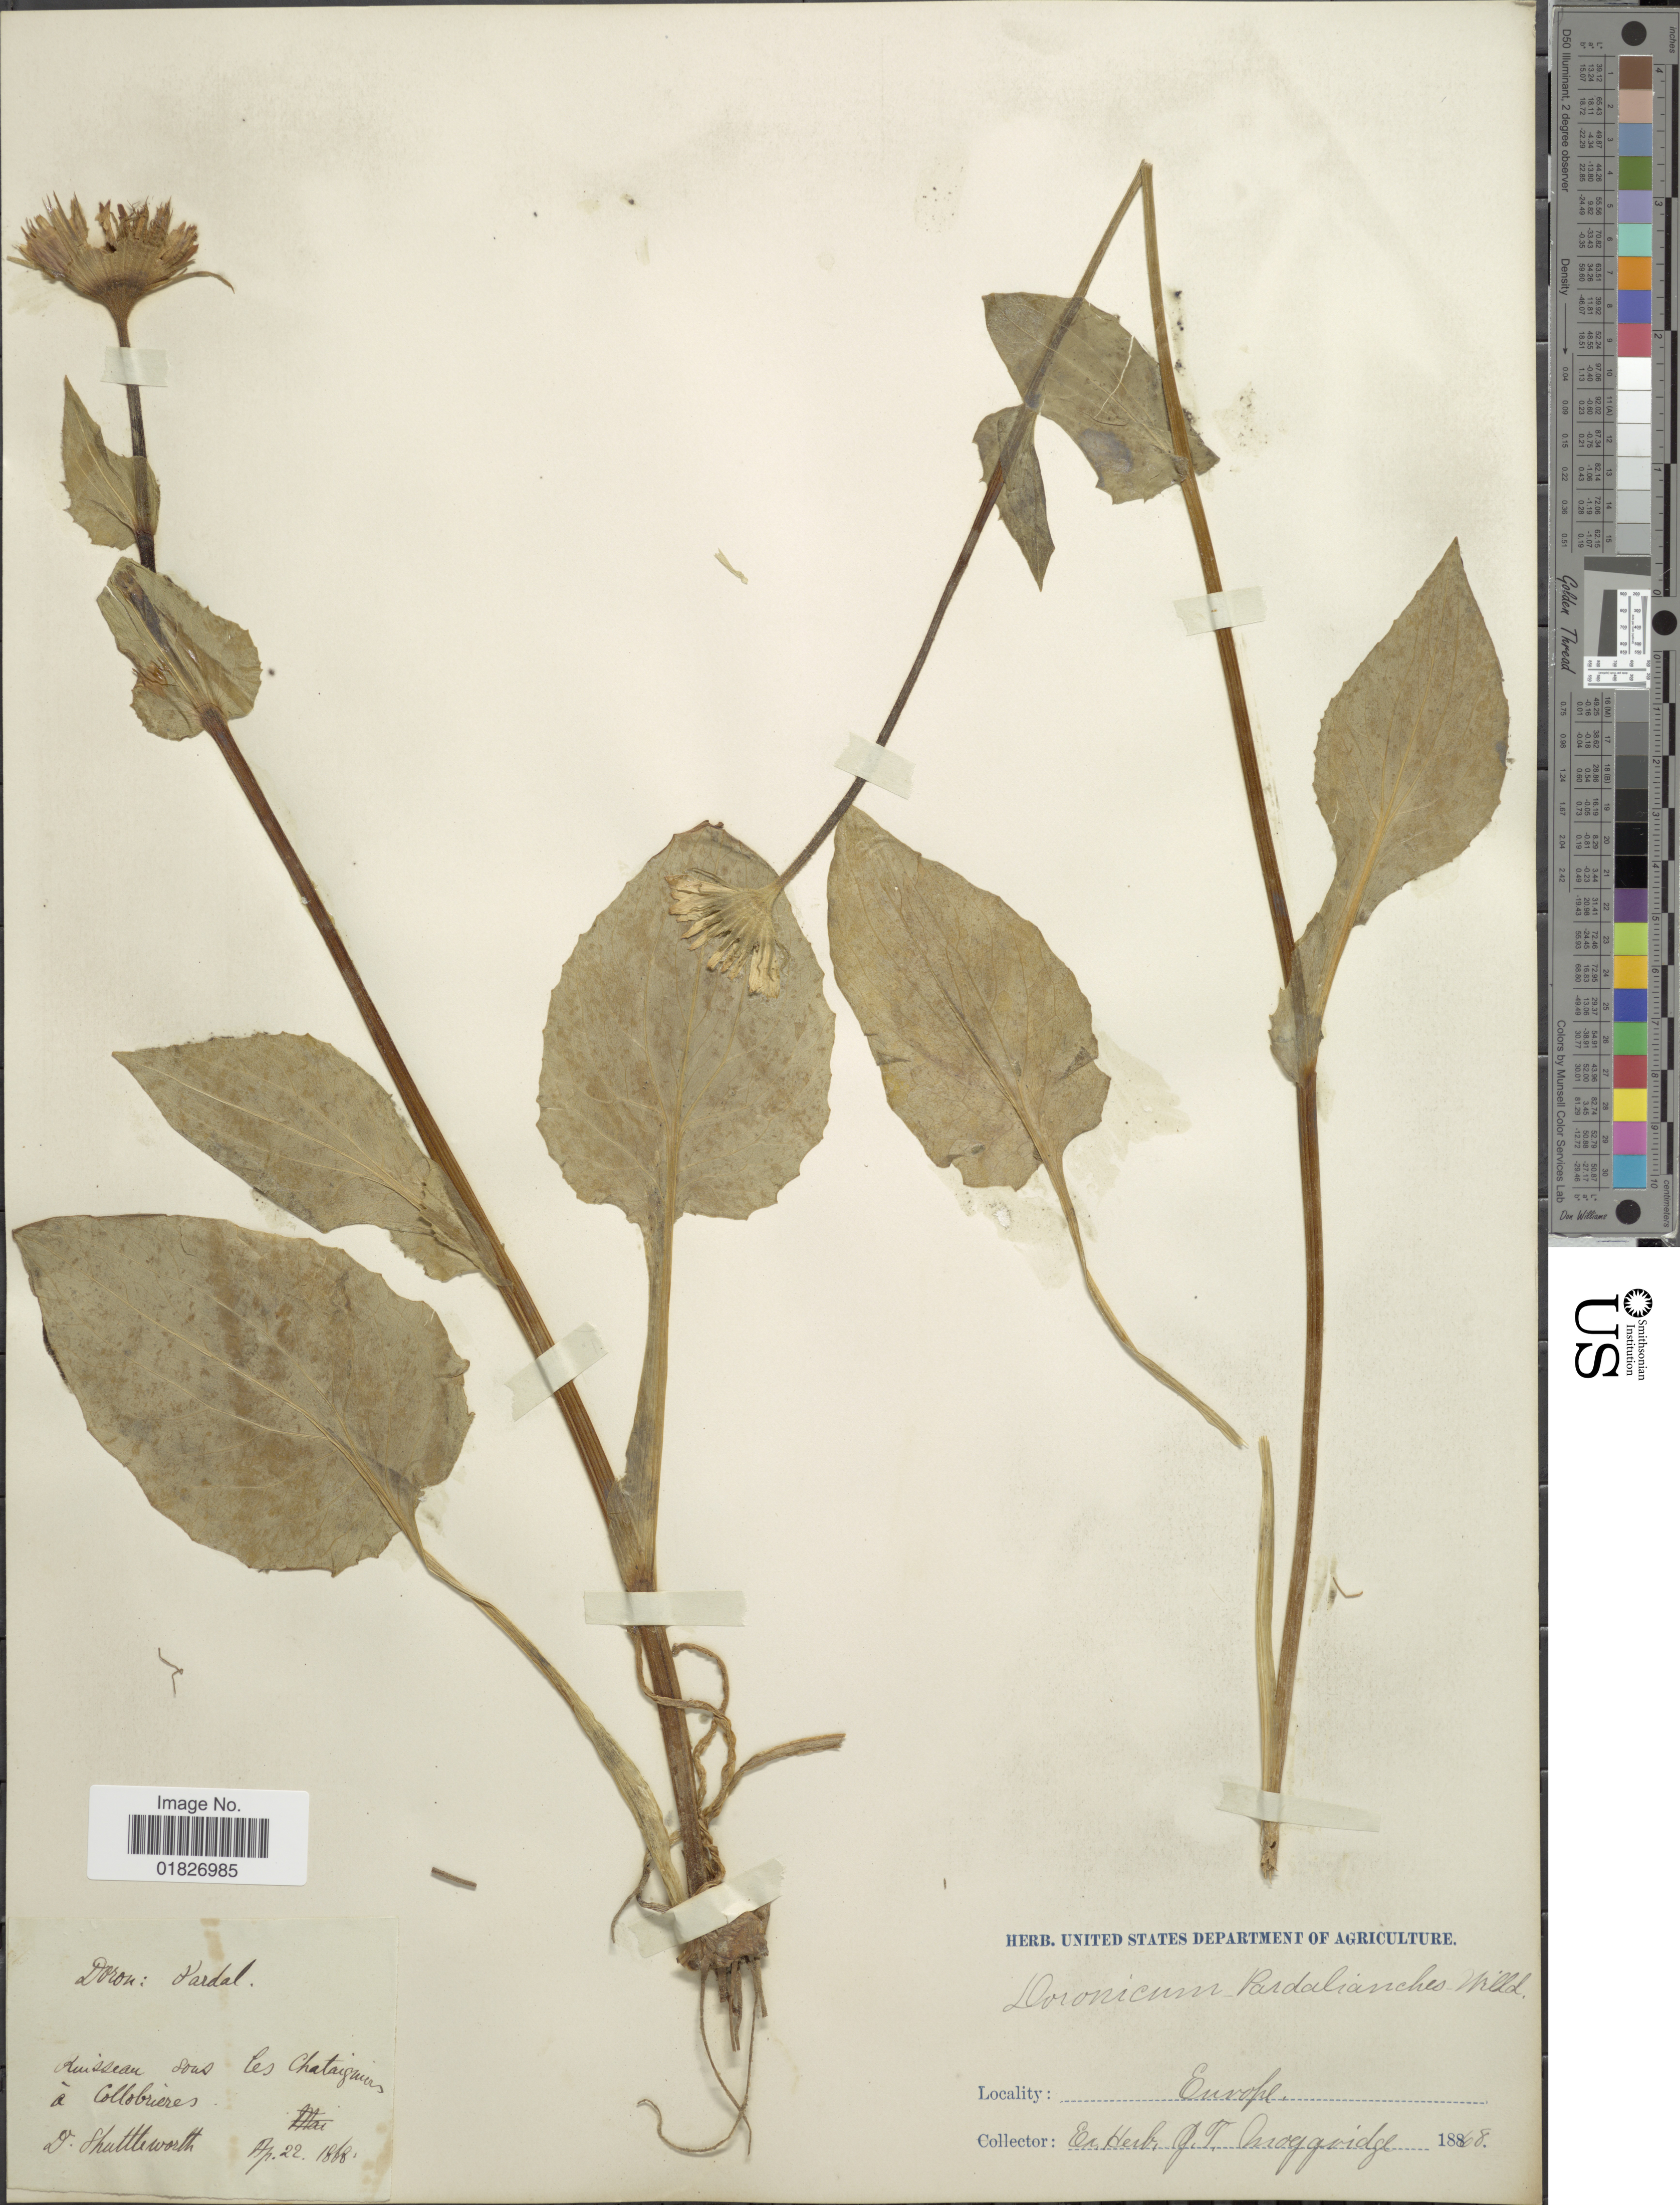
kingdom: Plantae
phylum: Tracheophyta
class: Magnoliopsida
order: Asterales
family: Asteraceae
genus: Doronicum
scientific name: Doronicum pardalianches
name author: L.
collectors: Shuttleworth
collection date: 1868-04-22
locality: Europe, sous les Chataiguiers a Collobrieres [interpreted]